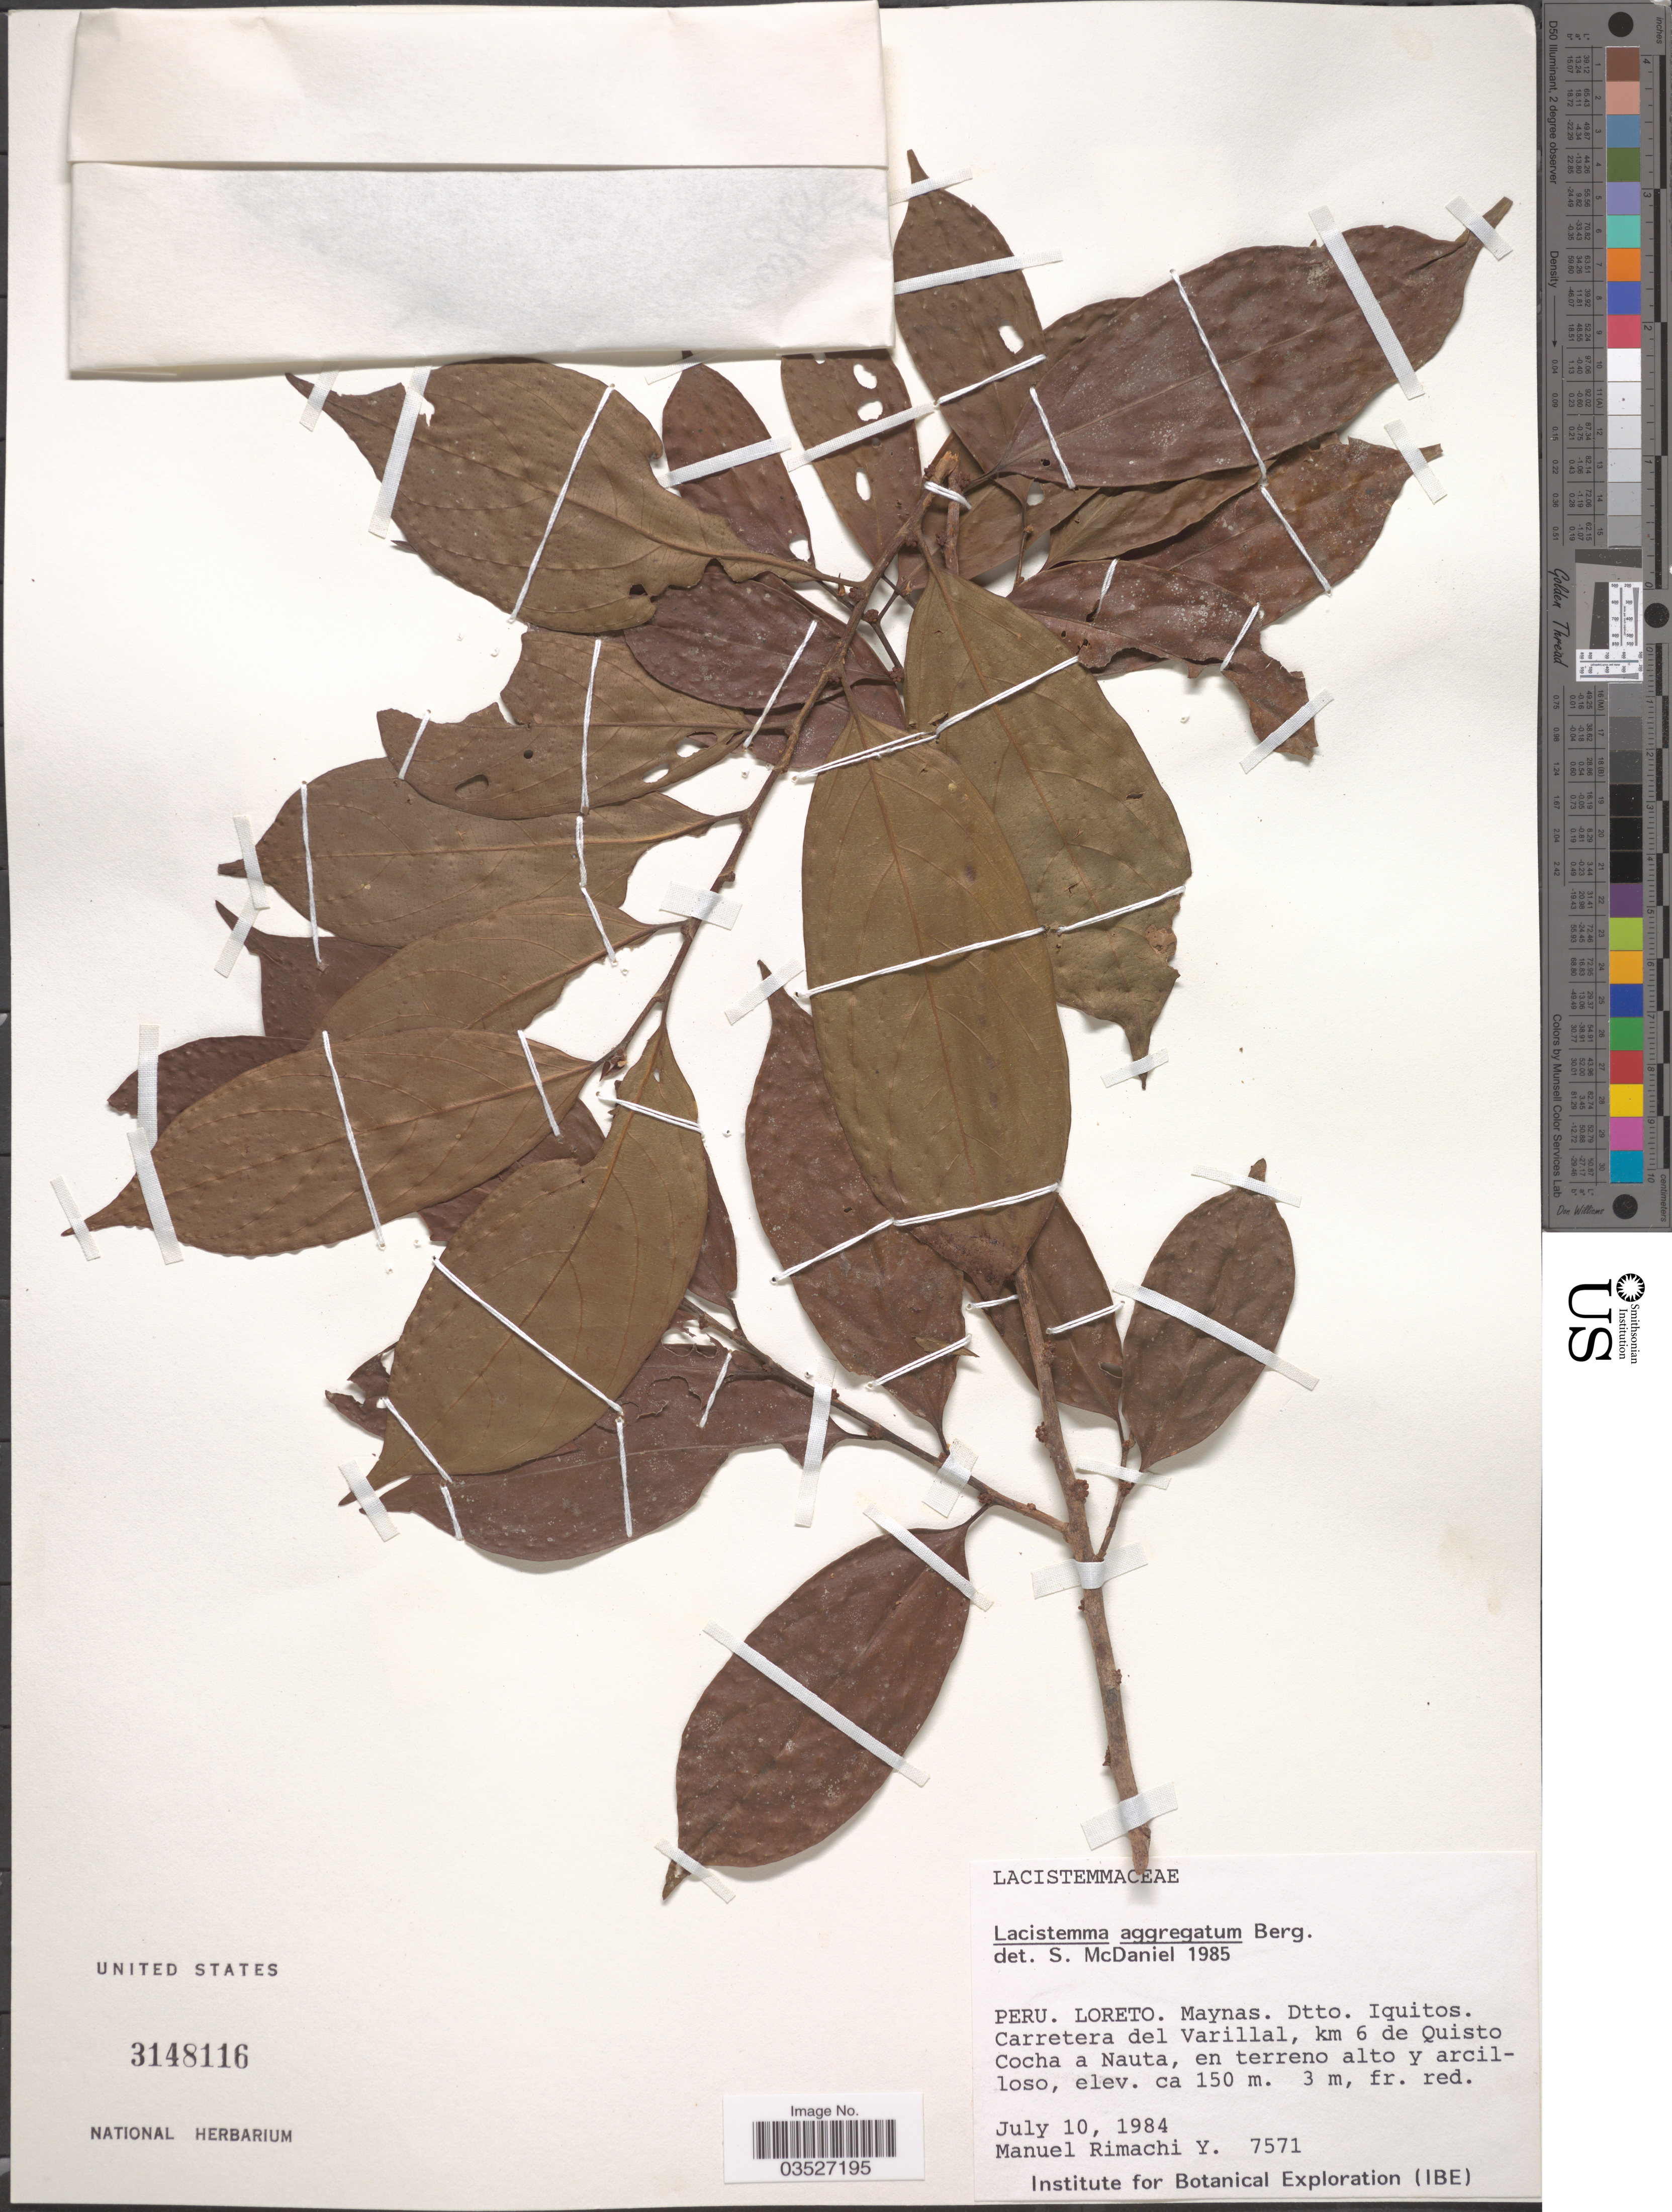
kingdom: Plantae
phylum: Tracheophyta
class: Magnoliopsida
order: Malpighiales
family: Lacistemataceae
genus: Lacistema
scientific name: Lacistema aggregatum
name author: (P.J. Bergius) Rusby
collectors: M. Rimachi Y.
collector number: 7571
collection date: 1984-07-10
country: Peru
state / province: Loreto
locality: Maynas. Dtto. Iquitos. Carretera del Varillal, km 6 de Quisto Cocha a Nauta.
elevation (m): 150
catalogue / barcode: US 3148116